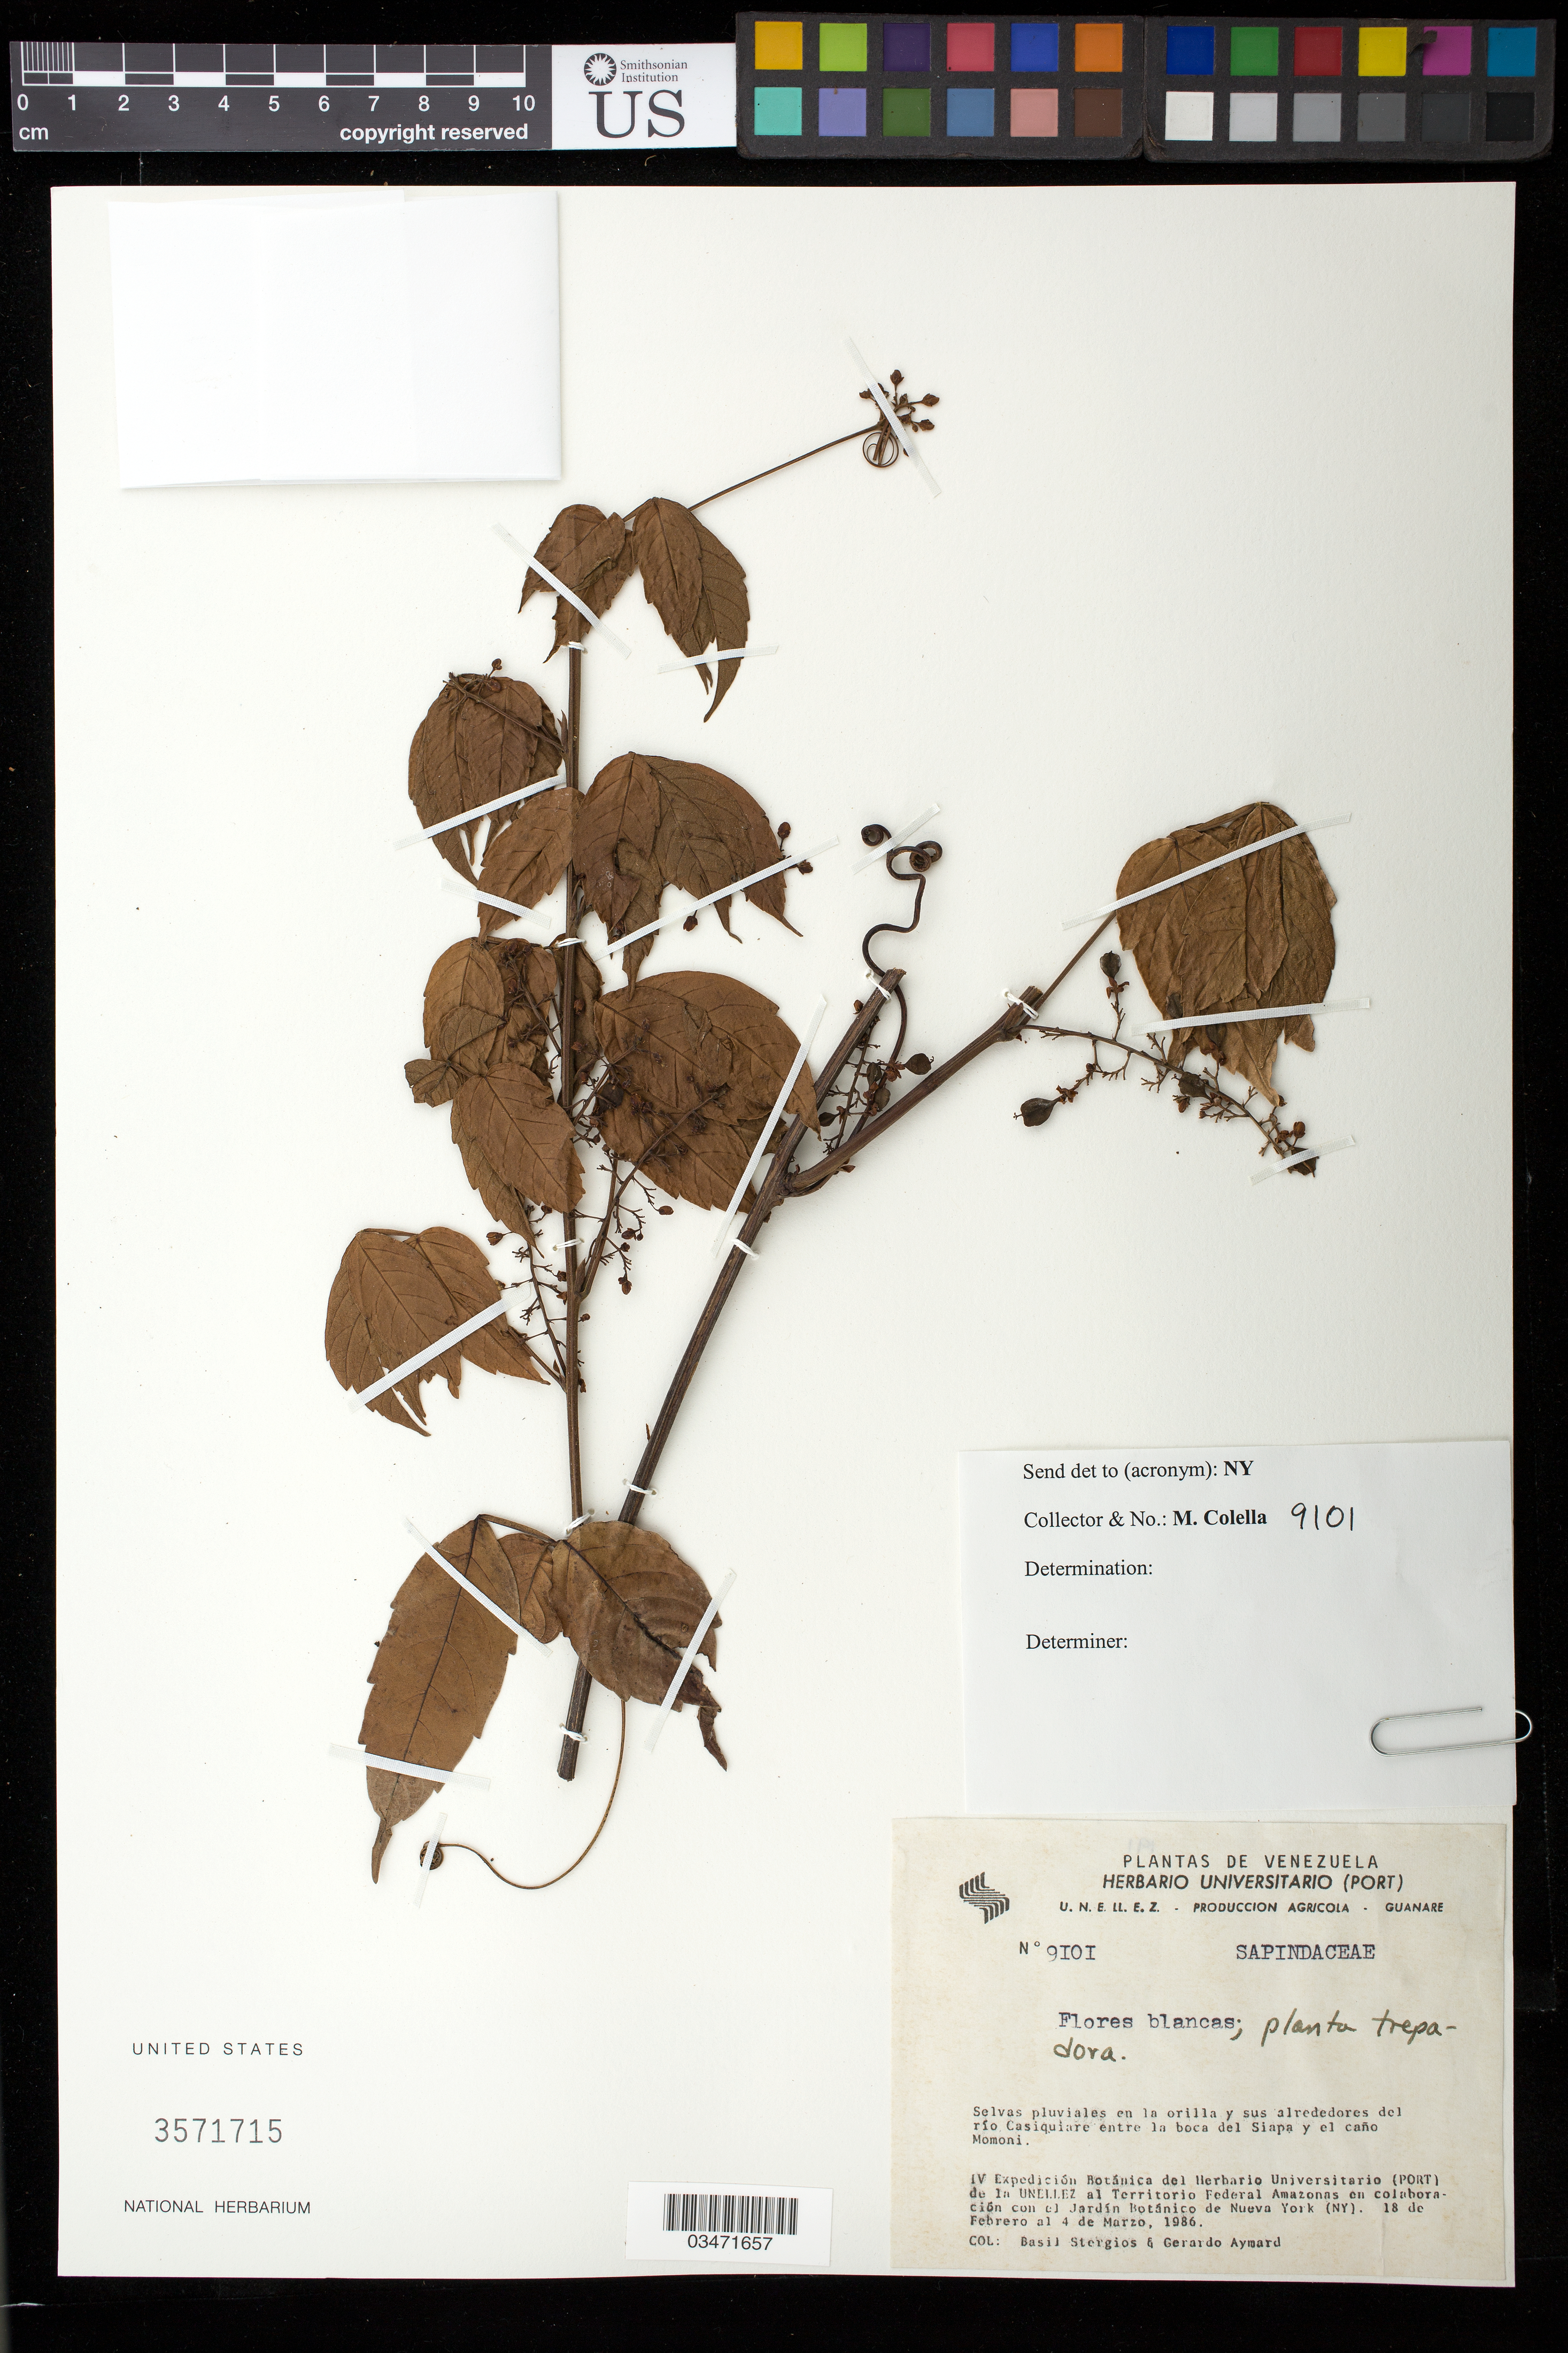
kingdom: Plantae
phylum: Tracheophyta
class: Magnoliopsida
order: Sapindales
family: Sapindaceae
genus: Paullinia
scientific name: Paullinia caloptera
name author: Radlk.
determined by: Acevedo-Rodriguez, P., (US), Smithsonian Institution - National Museum of Natural History (UNITED STATES)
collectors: B. G. Stergios & G. A. Aymard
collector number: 9101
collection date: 1986-02-18/1986-03-04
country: Venezuela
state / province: Amazonas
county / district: Río Negro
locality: Río Casiquiare entre la boca del Siapa y el caño Momoni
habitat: Selvas pluviales en la orilla y sus alrededores del río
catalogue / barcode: US 3571715